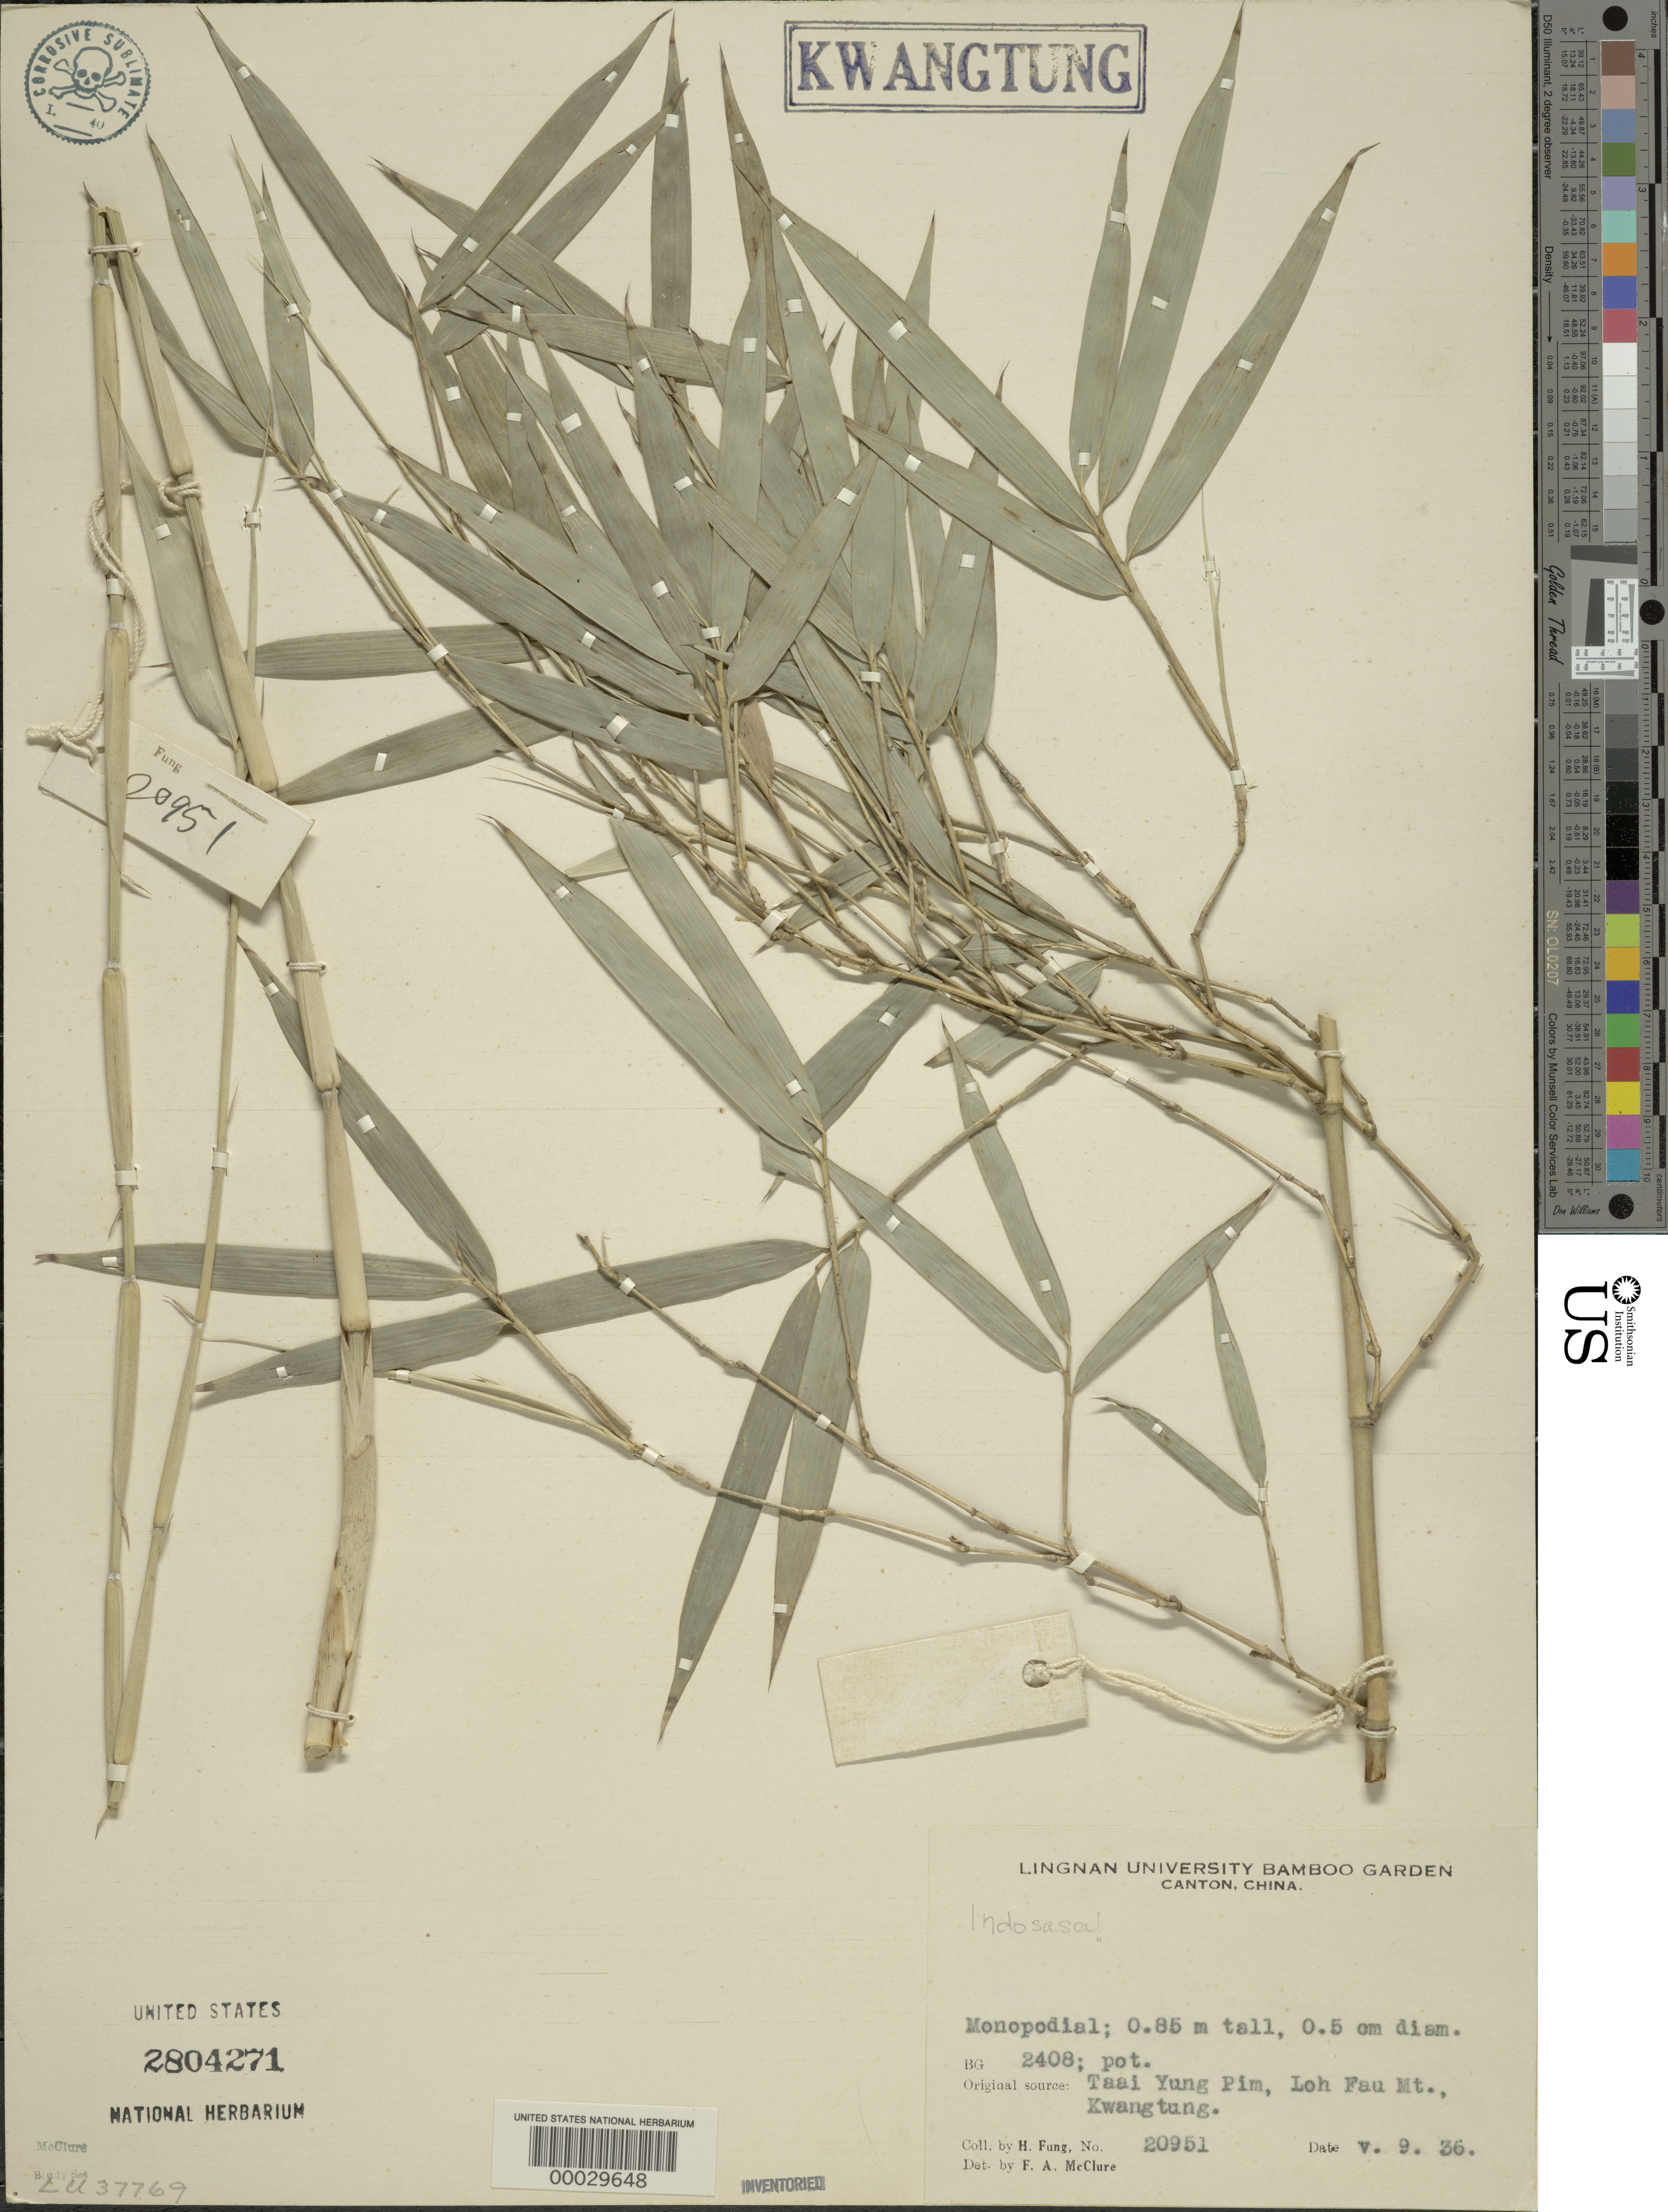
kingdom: Plantae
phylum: Tracheophyta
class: Liliopsida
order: Poales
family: Poaceae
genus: Indosasa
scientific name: Indosasa sp.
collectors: Y. W. Taam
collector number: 20951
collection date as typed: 09 May 1936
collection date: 1936-05-09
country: China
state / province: Guangdong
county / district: Guangzhou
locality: L.u. bamboo garden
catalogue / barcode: US 2804271